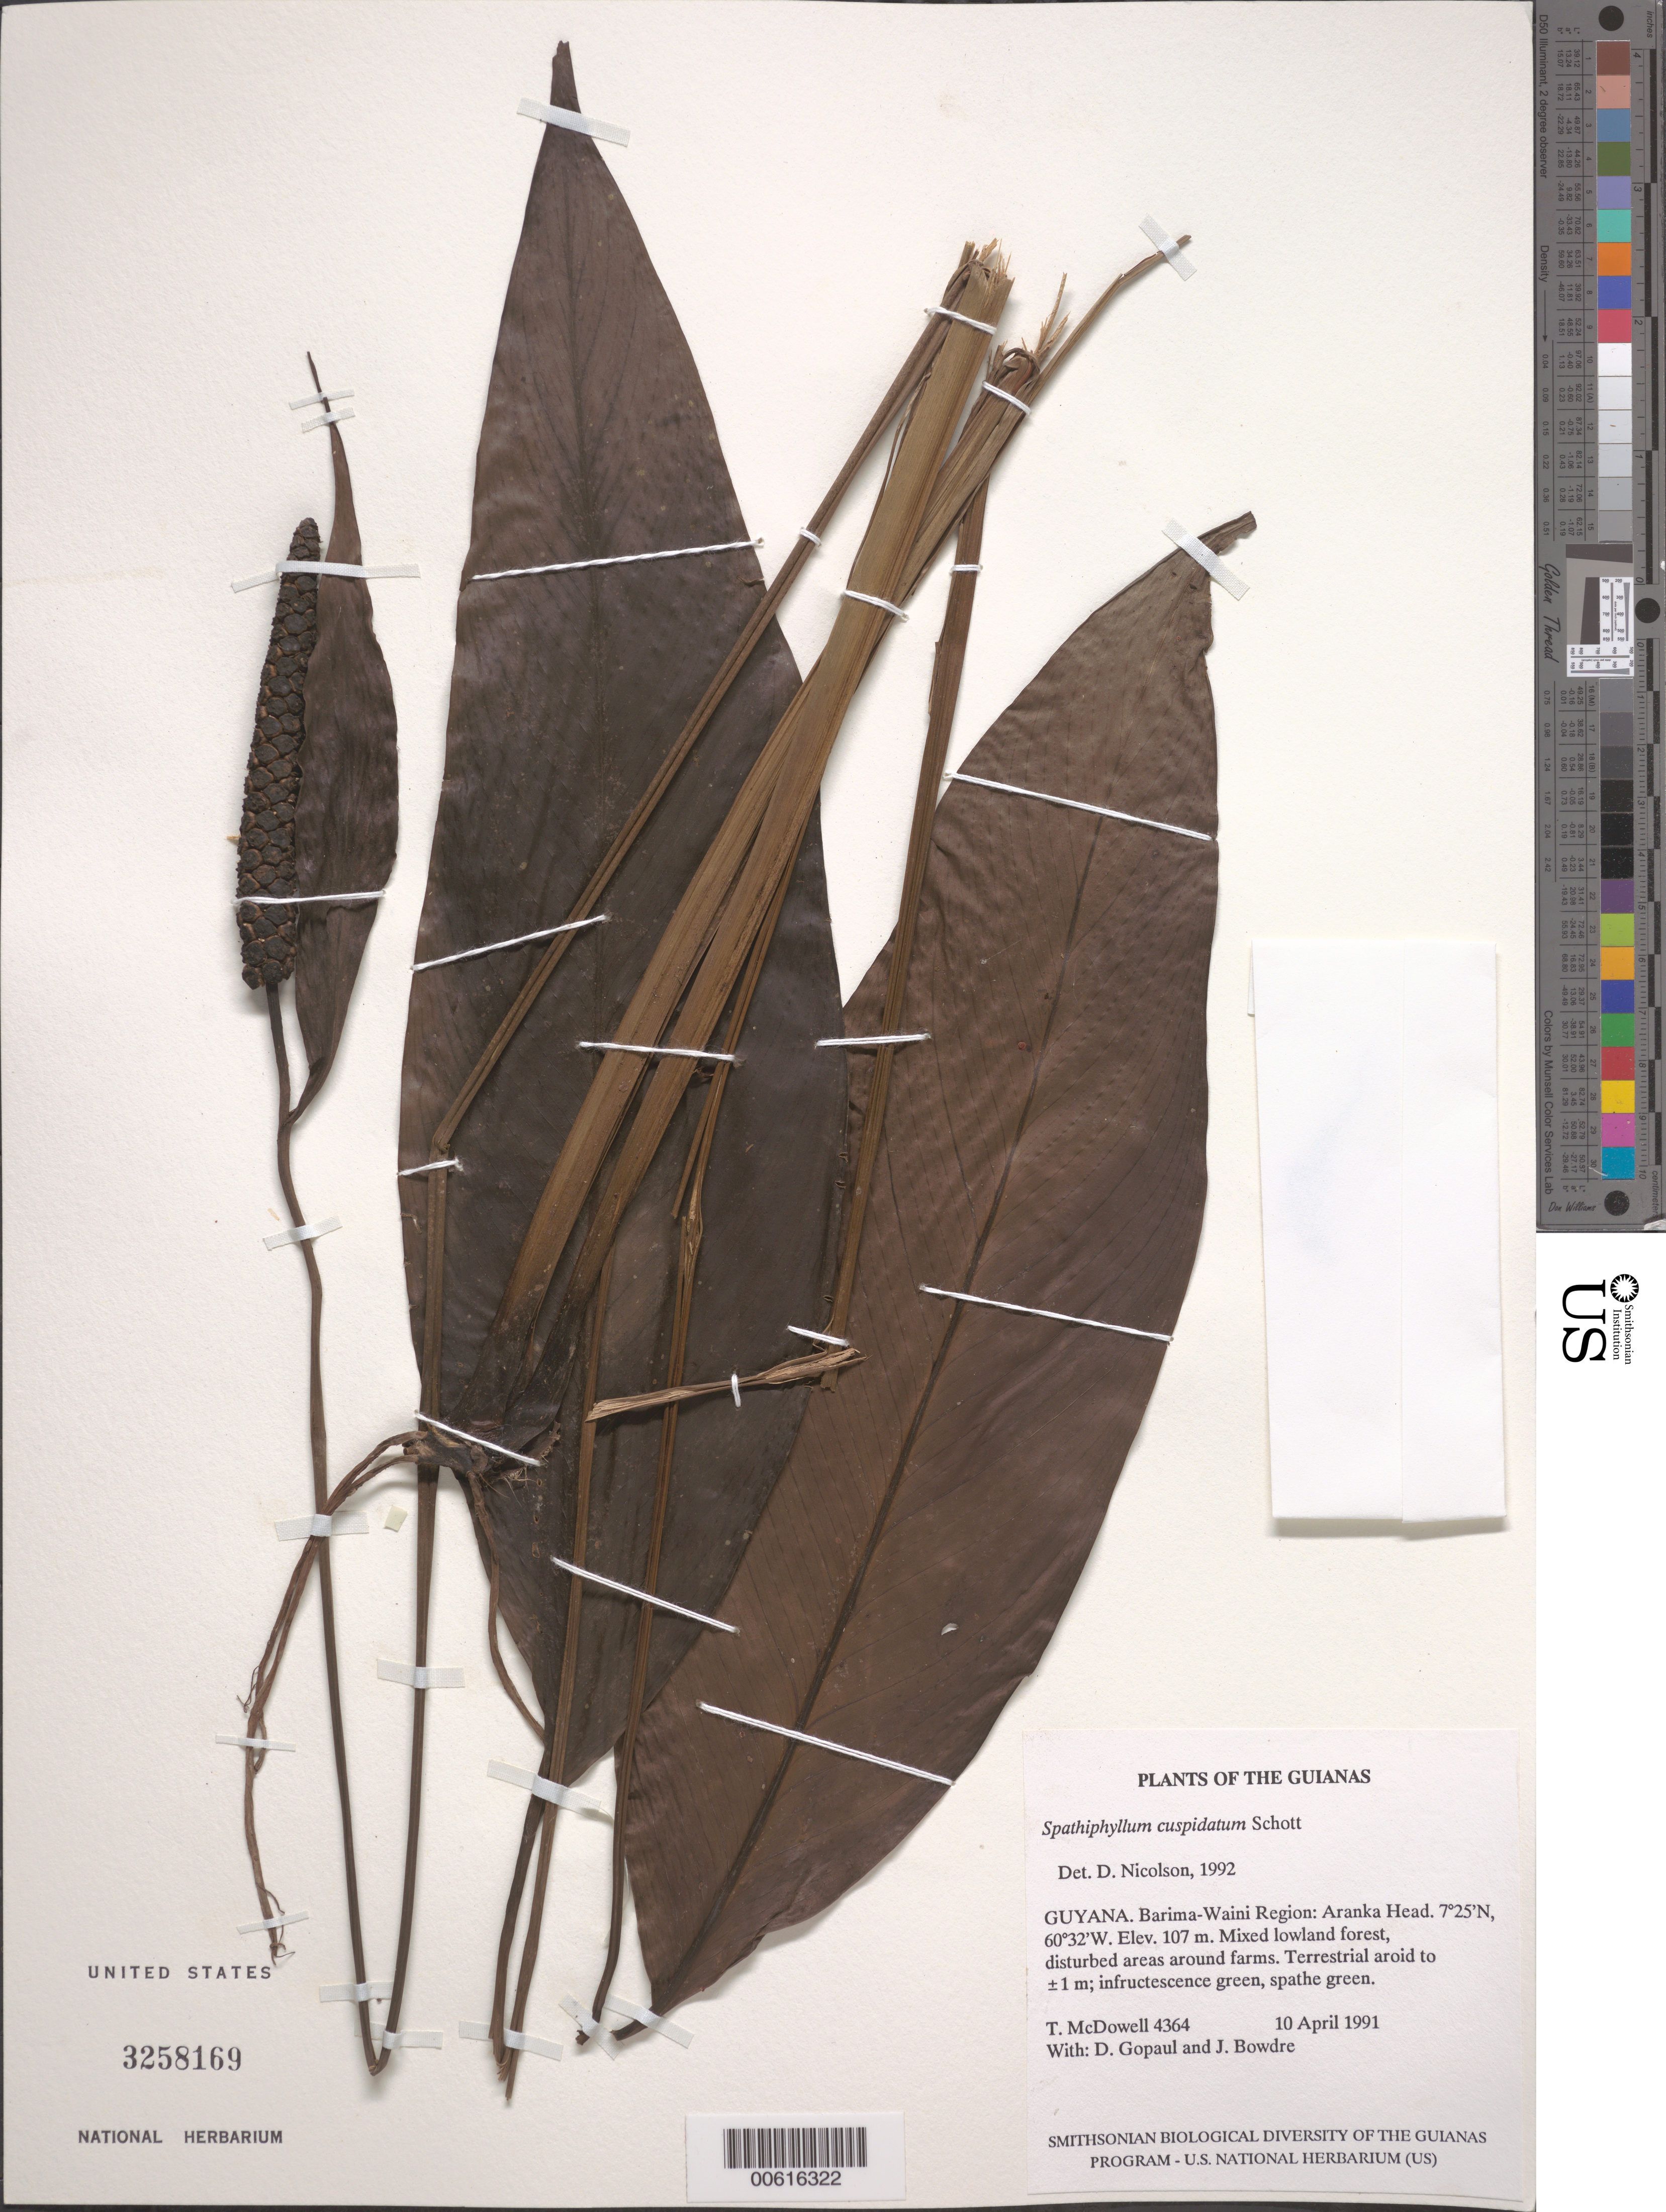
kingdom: Plantae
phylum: Tracheophyta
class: Liliopsida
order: Alismatales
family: Araceae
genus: Spathiphyllum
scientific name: Spathiphyllum cuspidatum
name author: Schott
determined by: Nicolson, Dan H.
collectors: T. McDowell, D. Gopaul & J. Bowdre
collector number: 4364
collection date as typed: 10 April 1991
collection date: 1991-04-10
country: Guyana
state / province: Barima-Waini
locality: Aranka Head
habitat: Mixed lowland forest, disturbed areas around farms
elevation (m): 107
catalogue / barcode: US 3258169